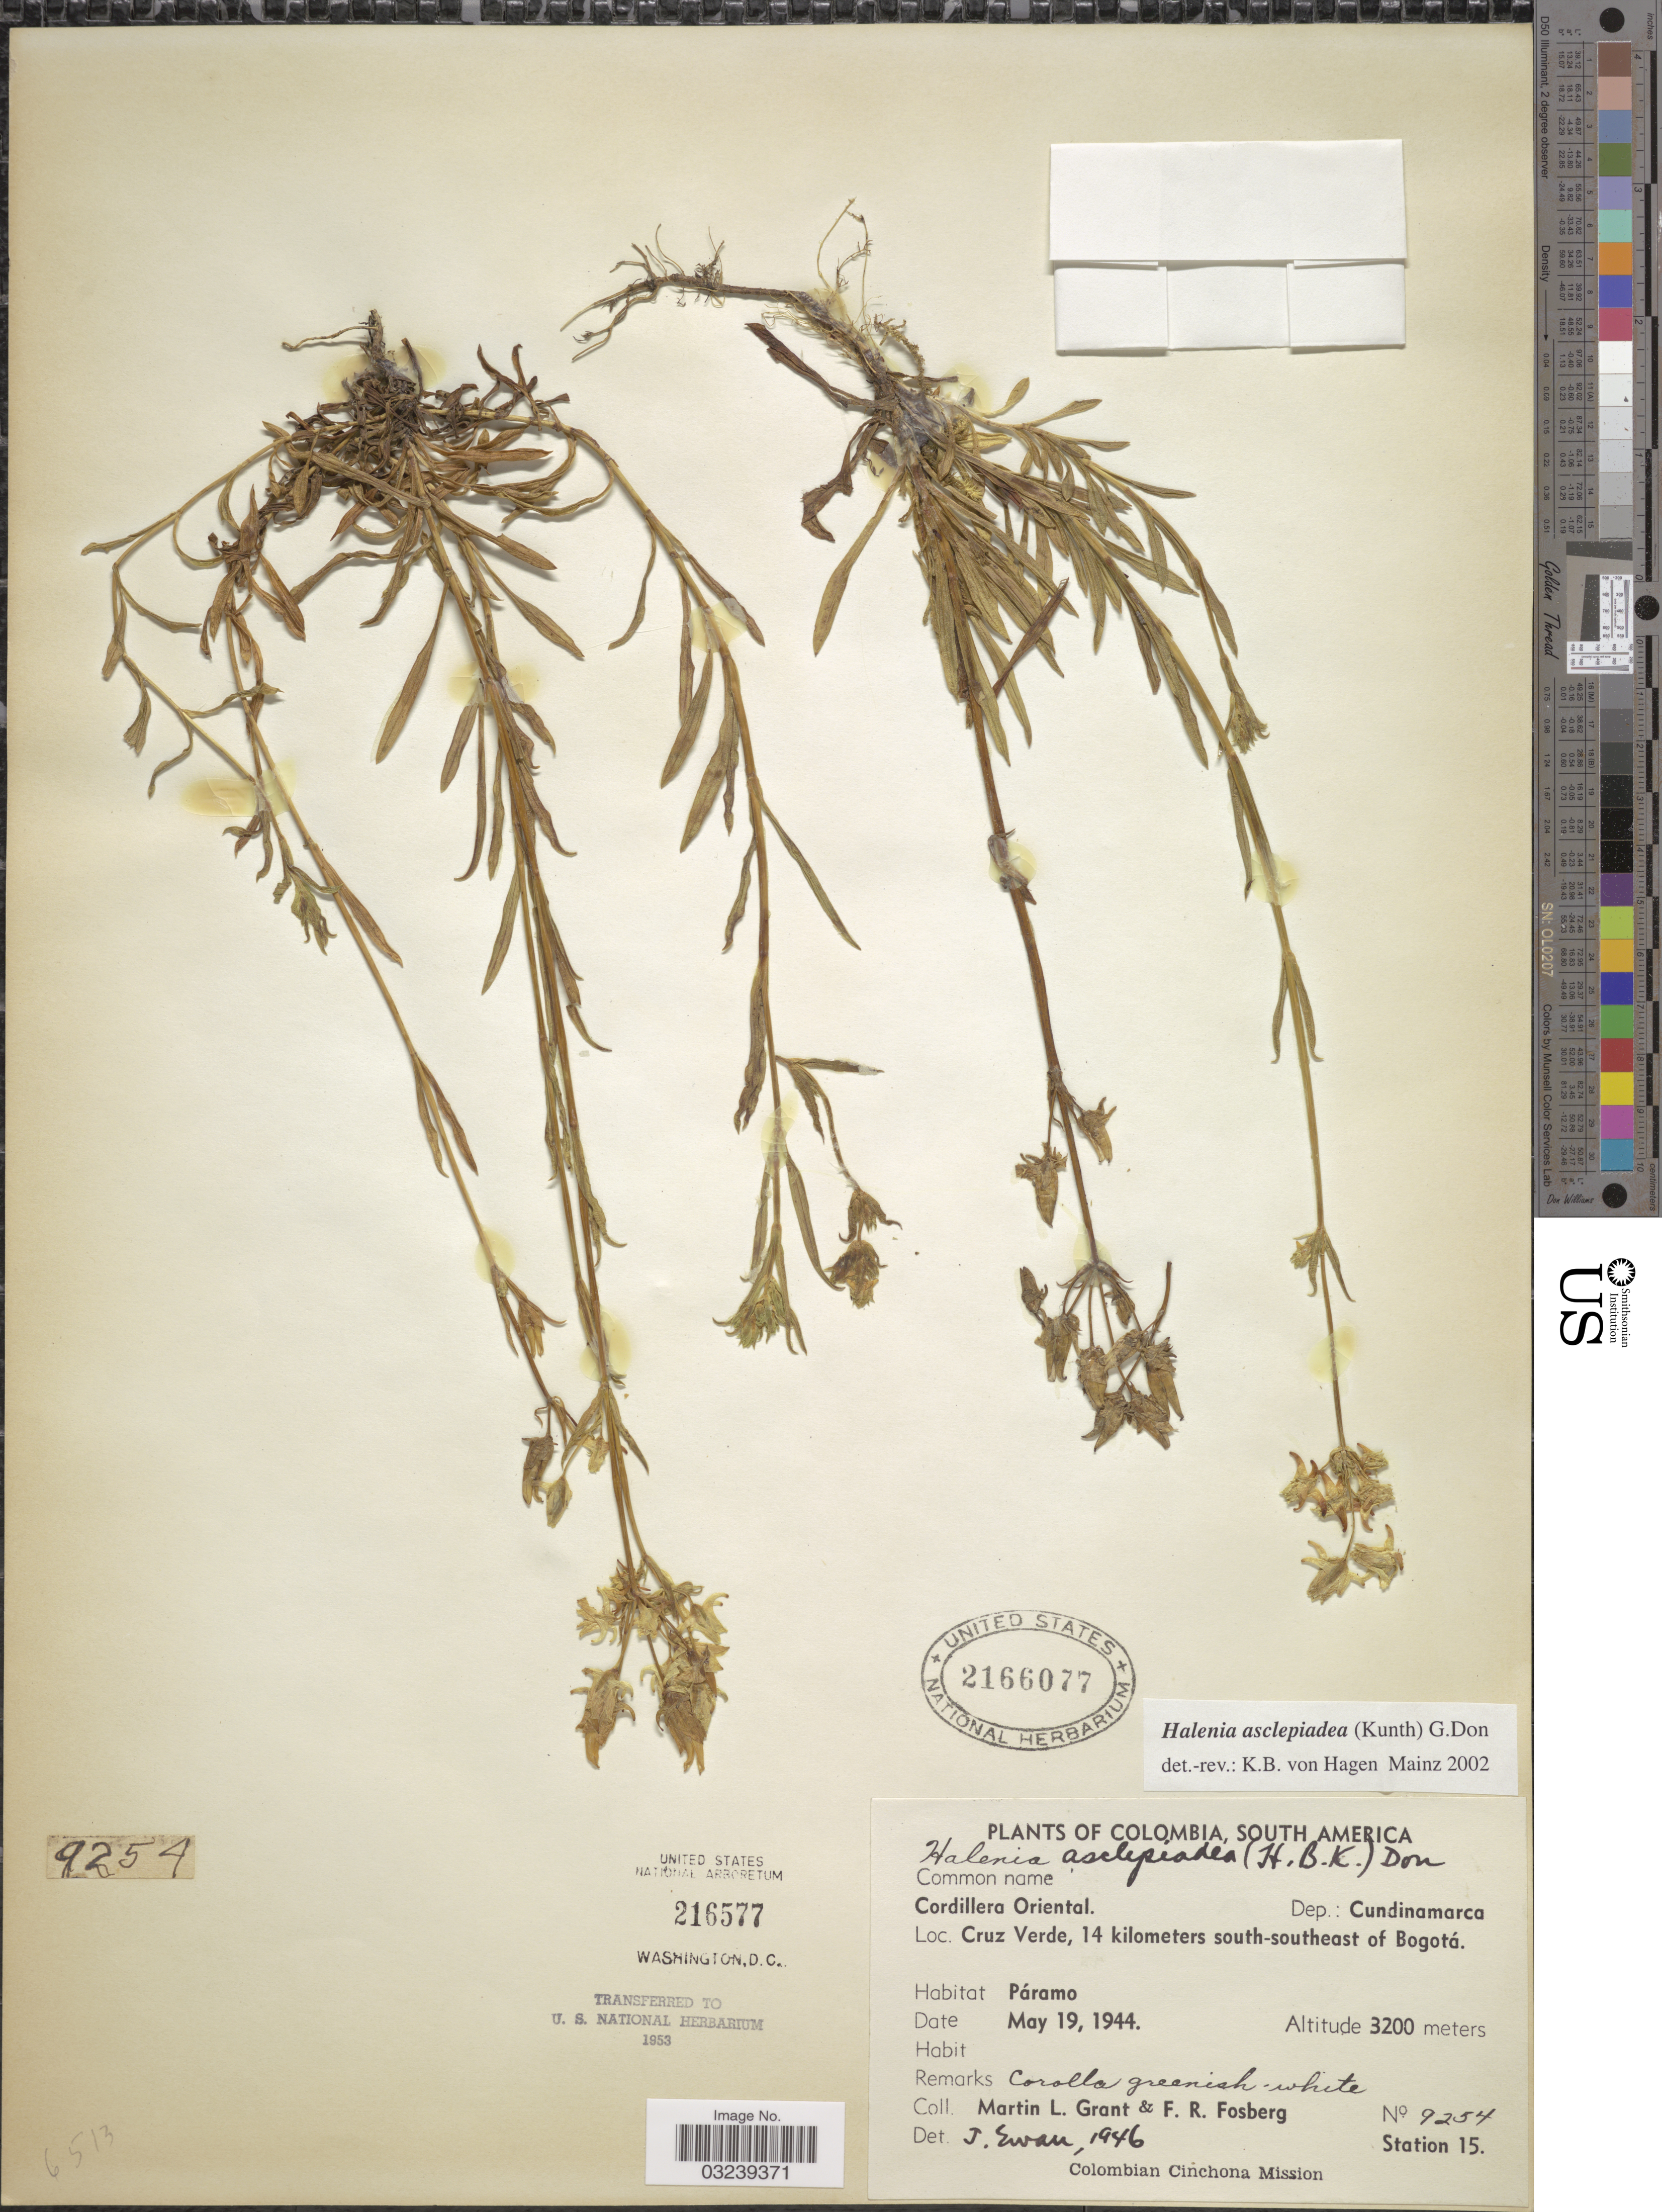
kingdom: Plantae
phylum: Tracheophyta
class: Magnoliopsida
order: Gentianales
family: Gentianaceae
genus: Halenia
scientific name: Halenia asclepiadea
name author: (Kunth) G. Don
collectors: M. L. Grant & F. R. Fosberg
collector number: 9254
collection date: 1944-05-19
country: Colombia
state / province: Cundinamarca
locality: Cordillera Oriental, Dep.: Cundinamarca. Cruz Verde, 14 kilometers south-southeast of Bogotá.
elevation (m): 3200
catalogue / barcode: US 216577